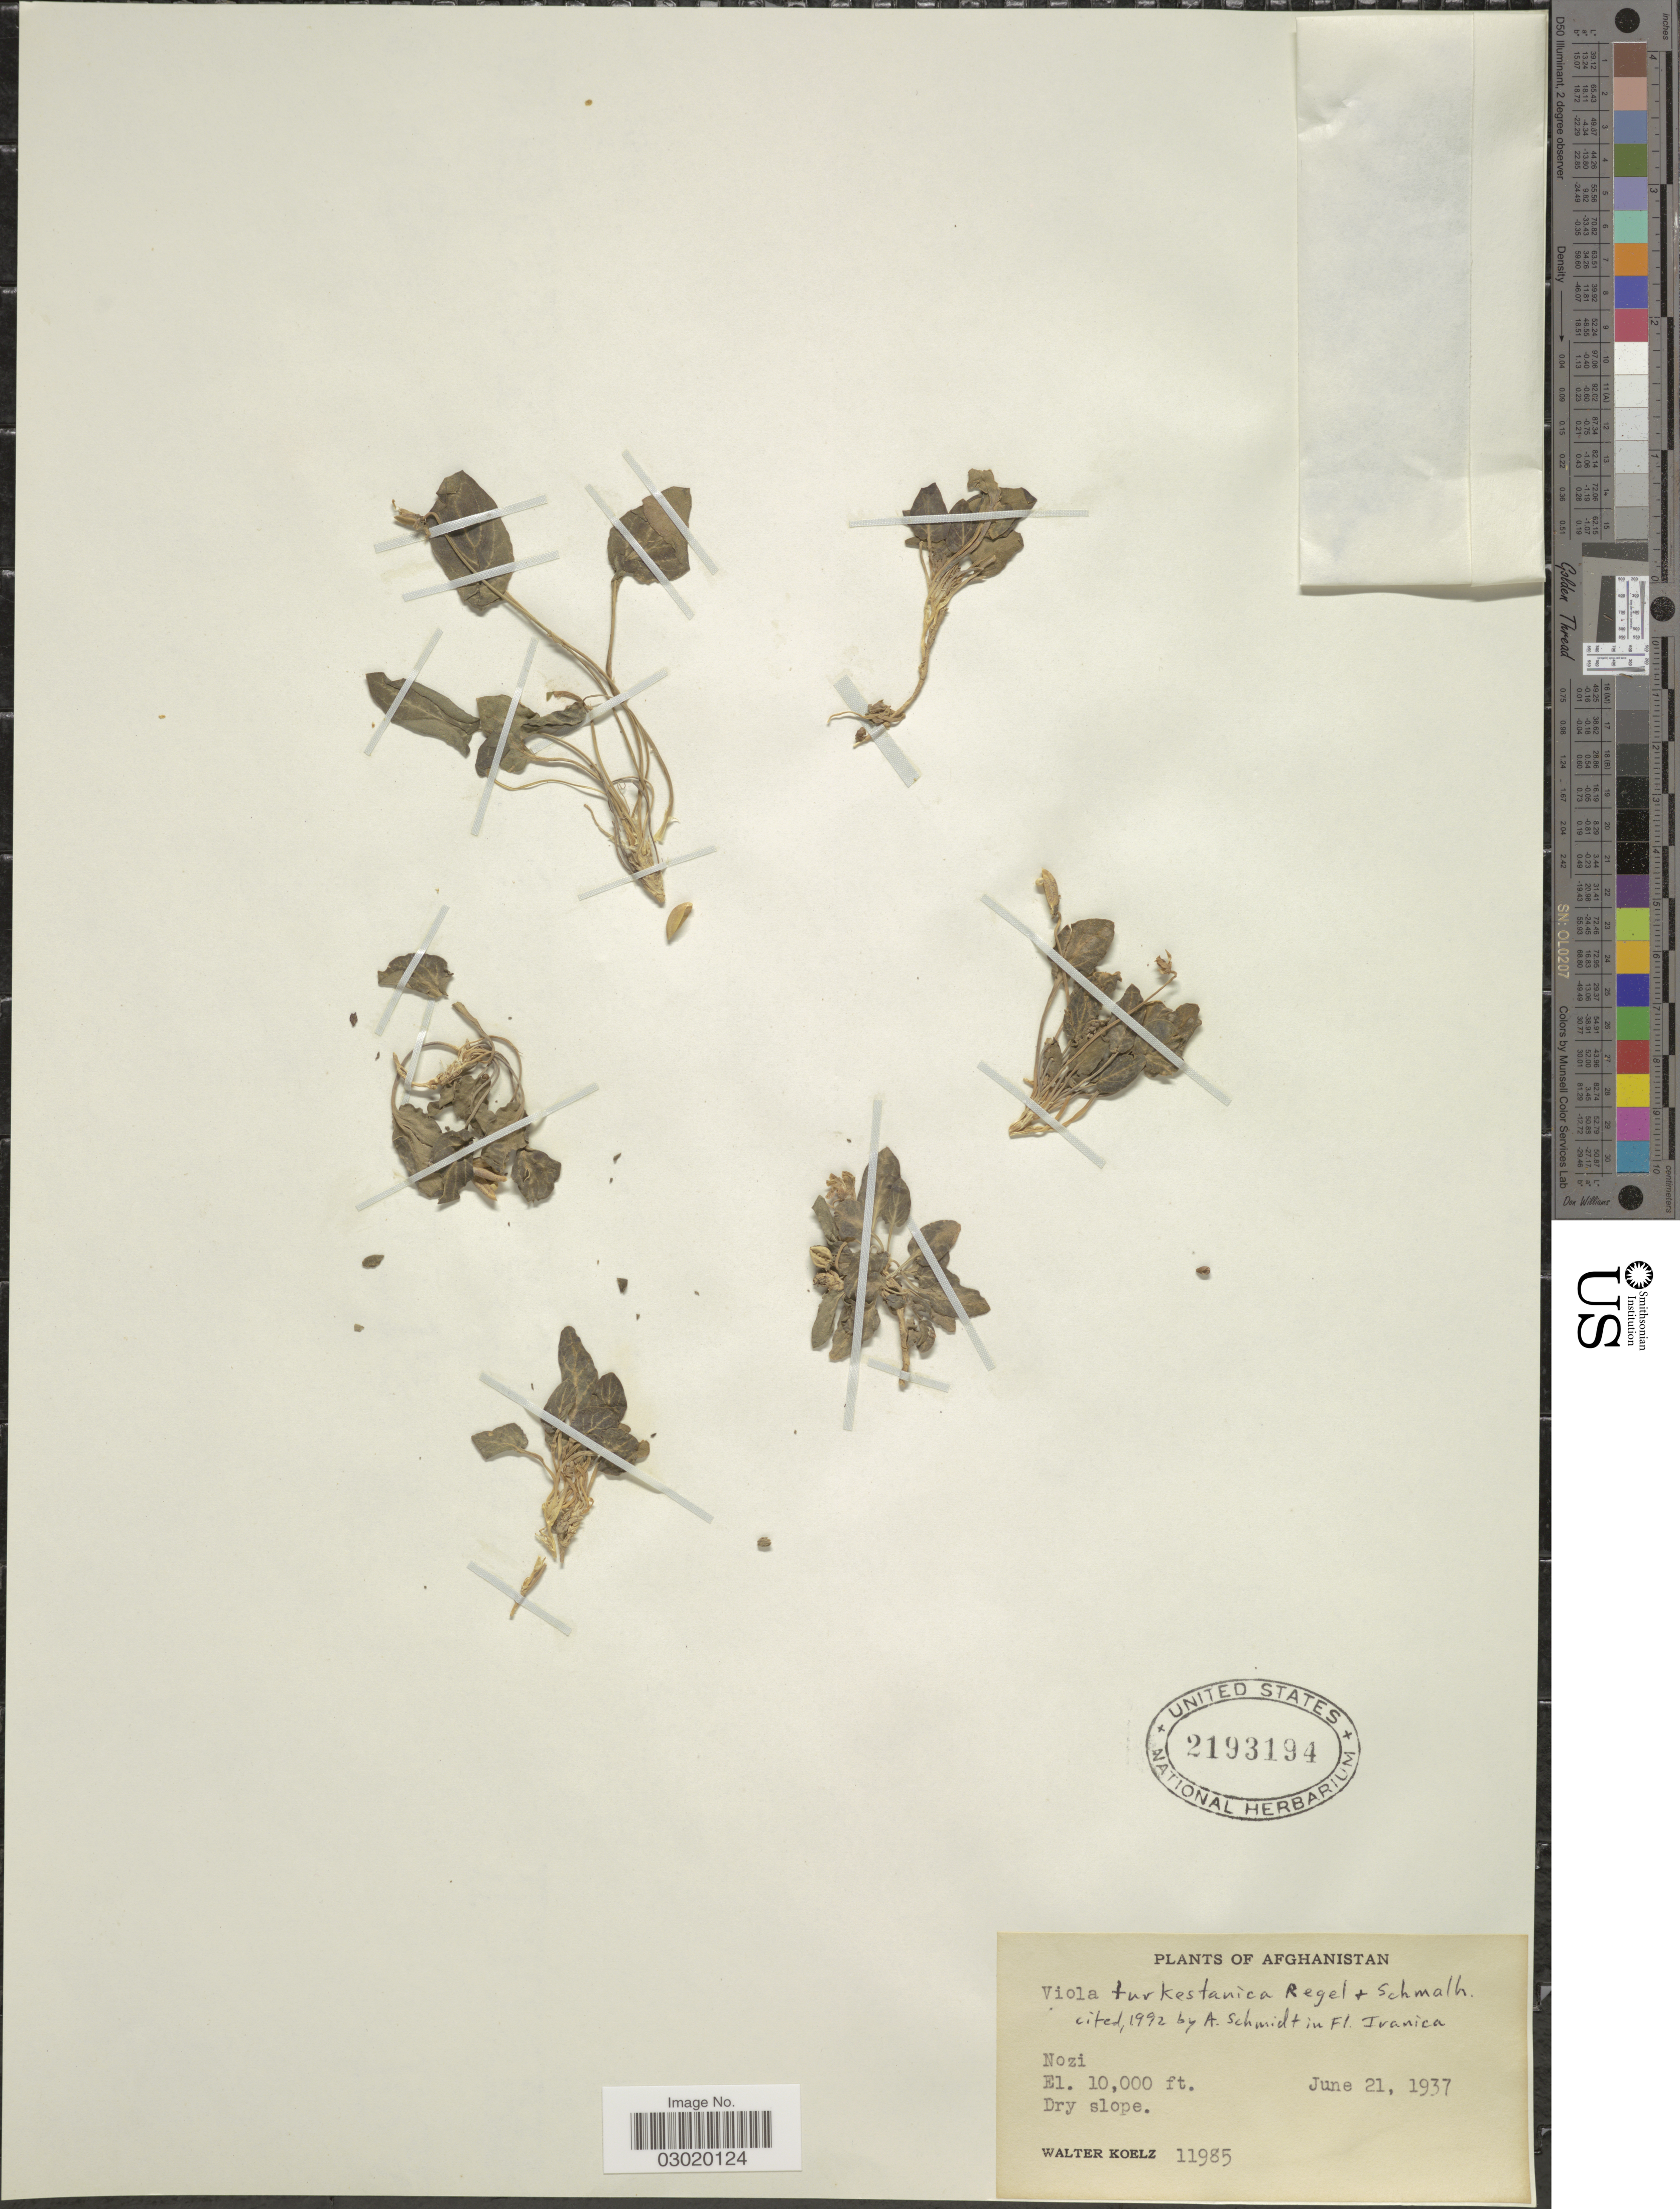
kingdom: Plantae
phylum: Tracheophyta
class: Magnoliopsida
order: Malpighiales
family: Violaceae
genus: Viola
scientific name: Viola turkestanica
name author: Regel & Schmalh.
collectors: W. N. Koelz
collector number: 11985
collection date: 1937-06-21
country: Afghanistan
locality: Nozi.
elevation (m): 3048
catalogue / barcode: US 2193194